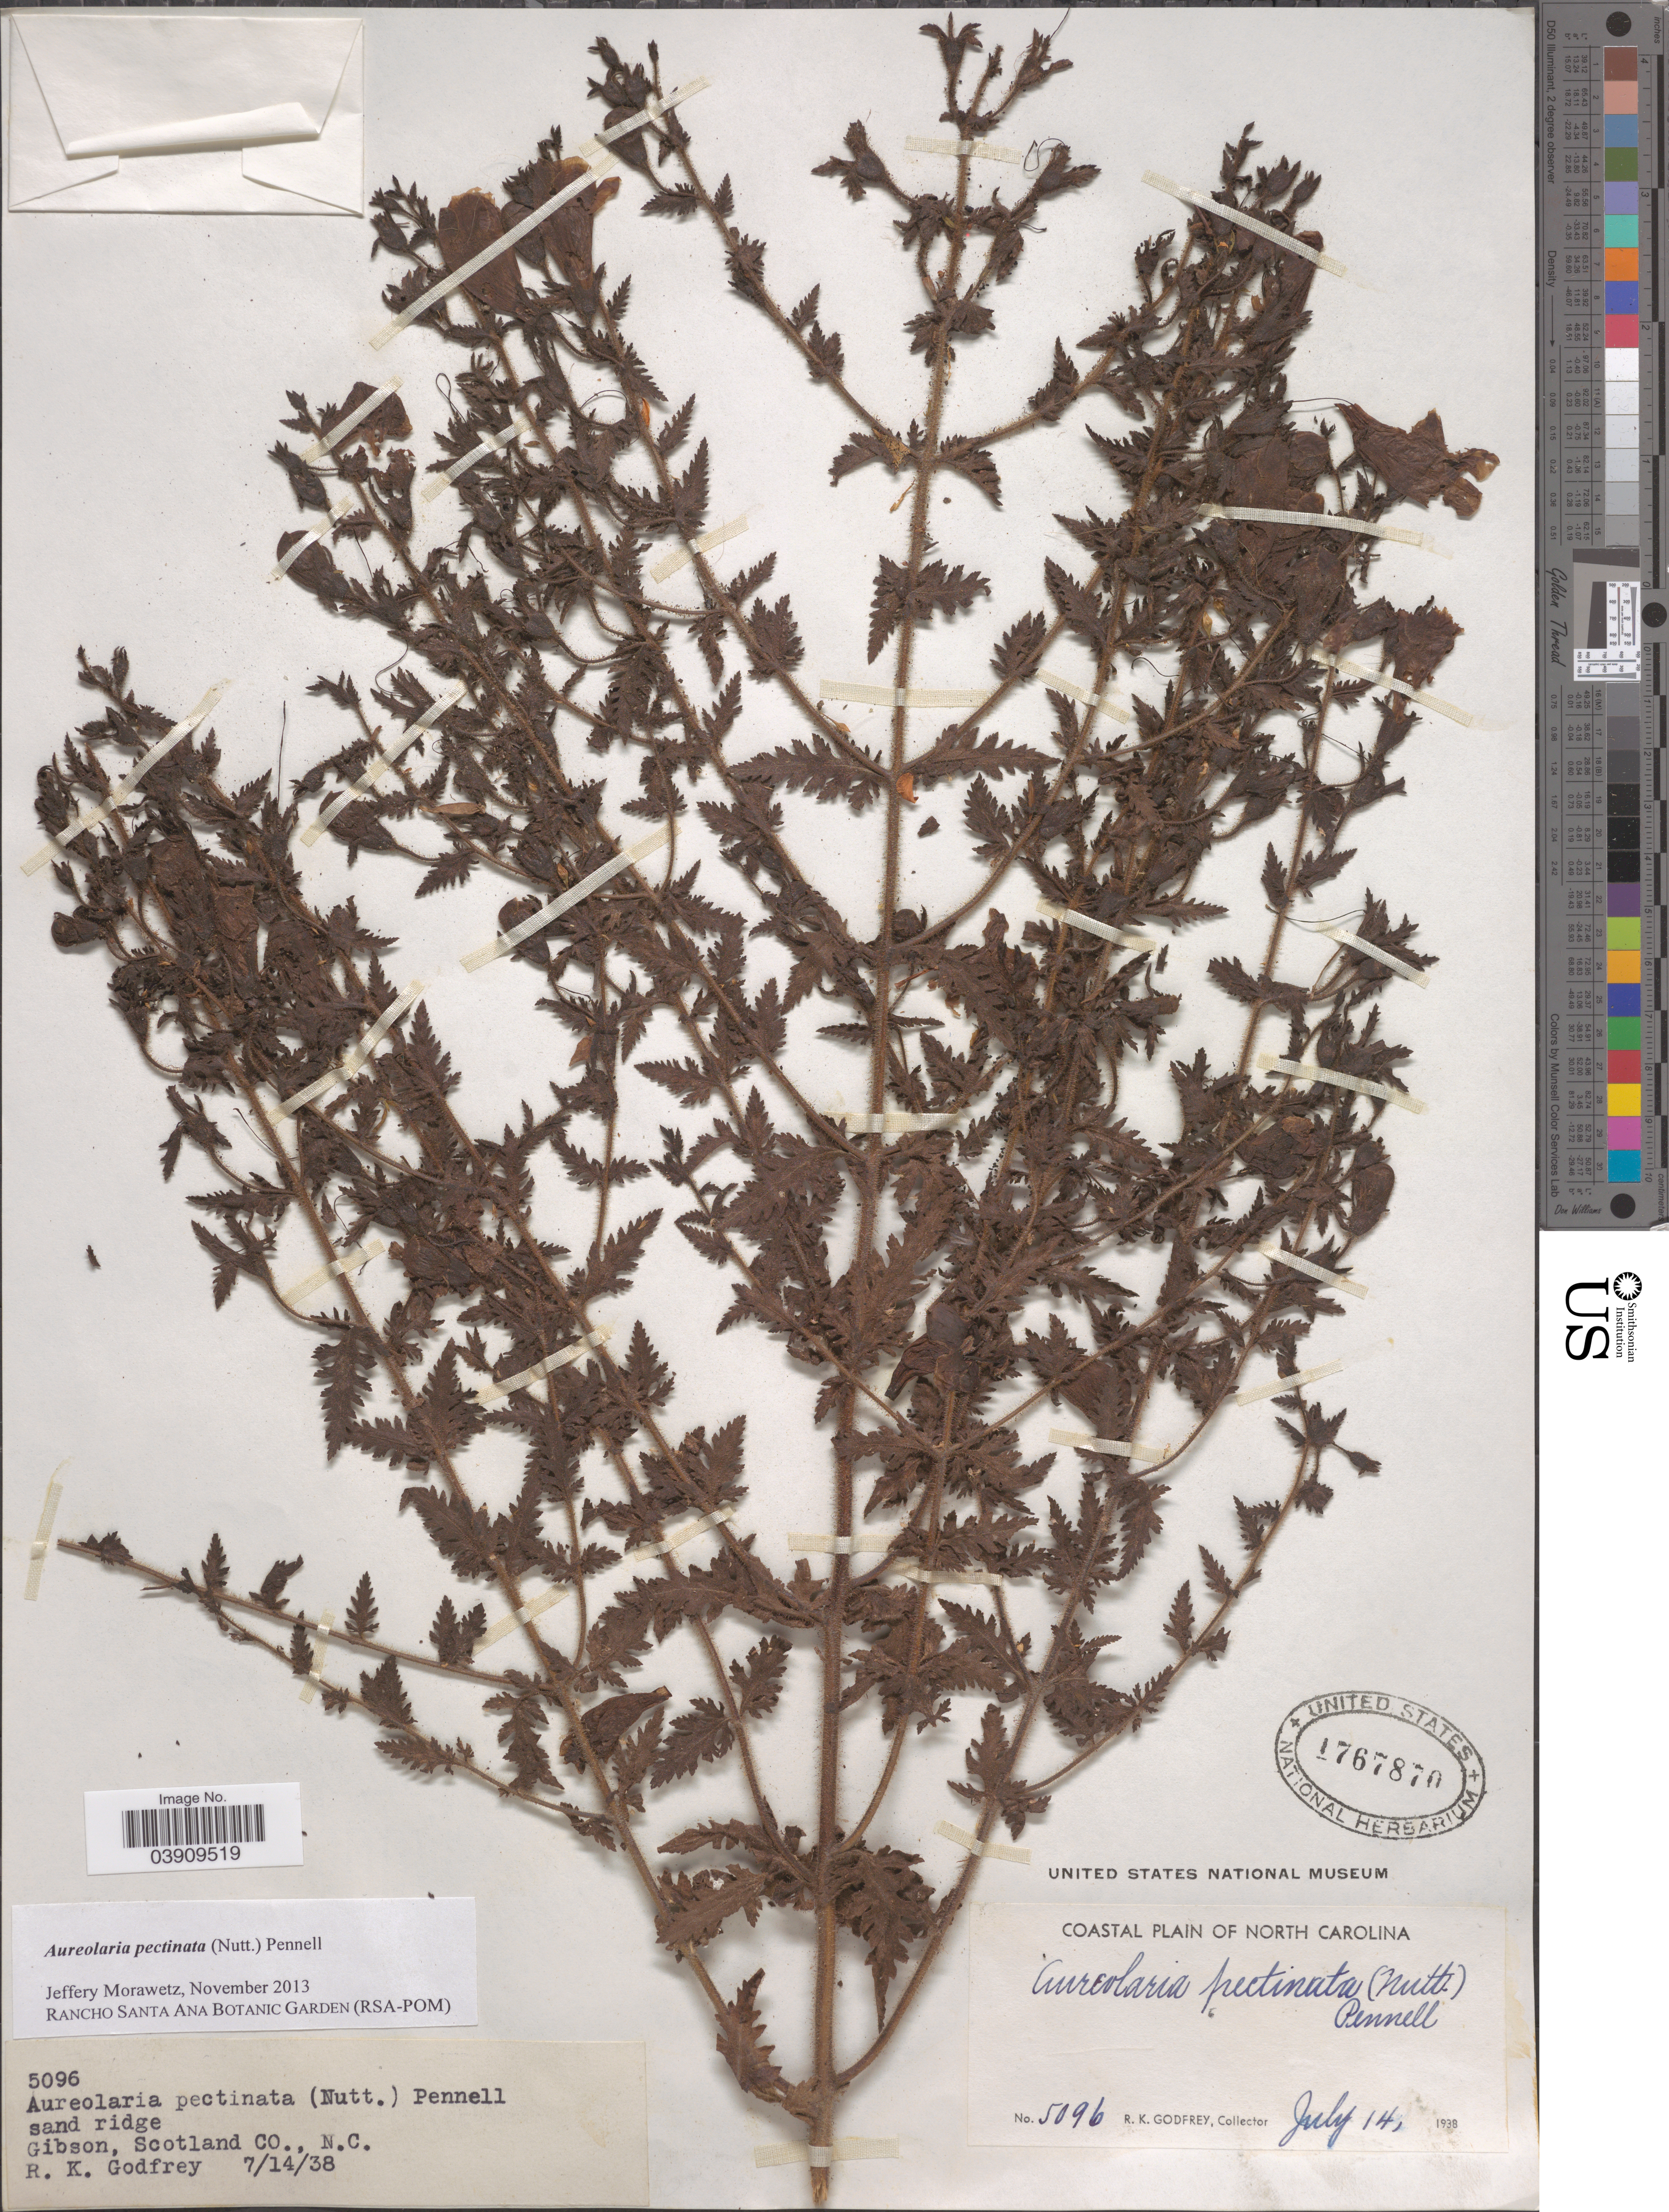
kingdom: Plantae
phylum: Tracheophyta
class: Magnoliopsida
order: Lamiales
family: Orobanchaceae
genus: Aureolaria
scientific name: Aureolaria pectinata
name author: (Nutt.) Pennell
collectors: R. K. Godfrey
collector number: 5096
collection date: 1938-07-14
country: United States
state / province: North Carolina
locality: Coastal Plain of North Carolina. Gibson, Scotland Co.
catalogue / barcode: US 1767870